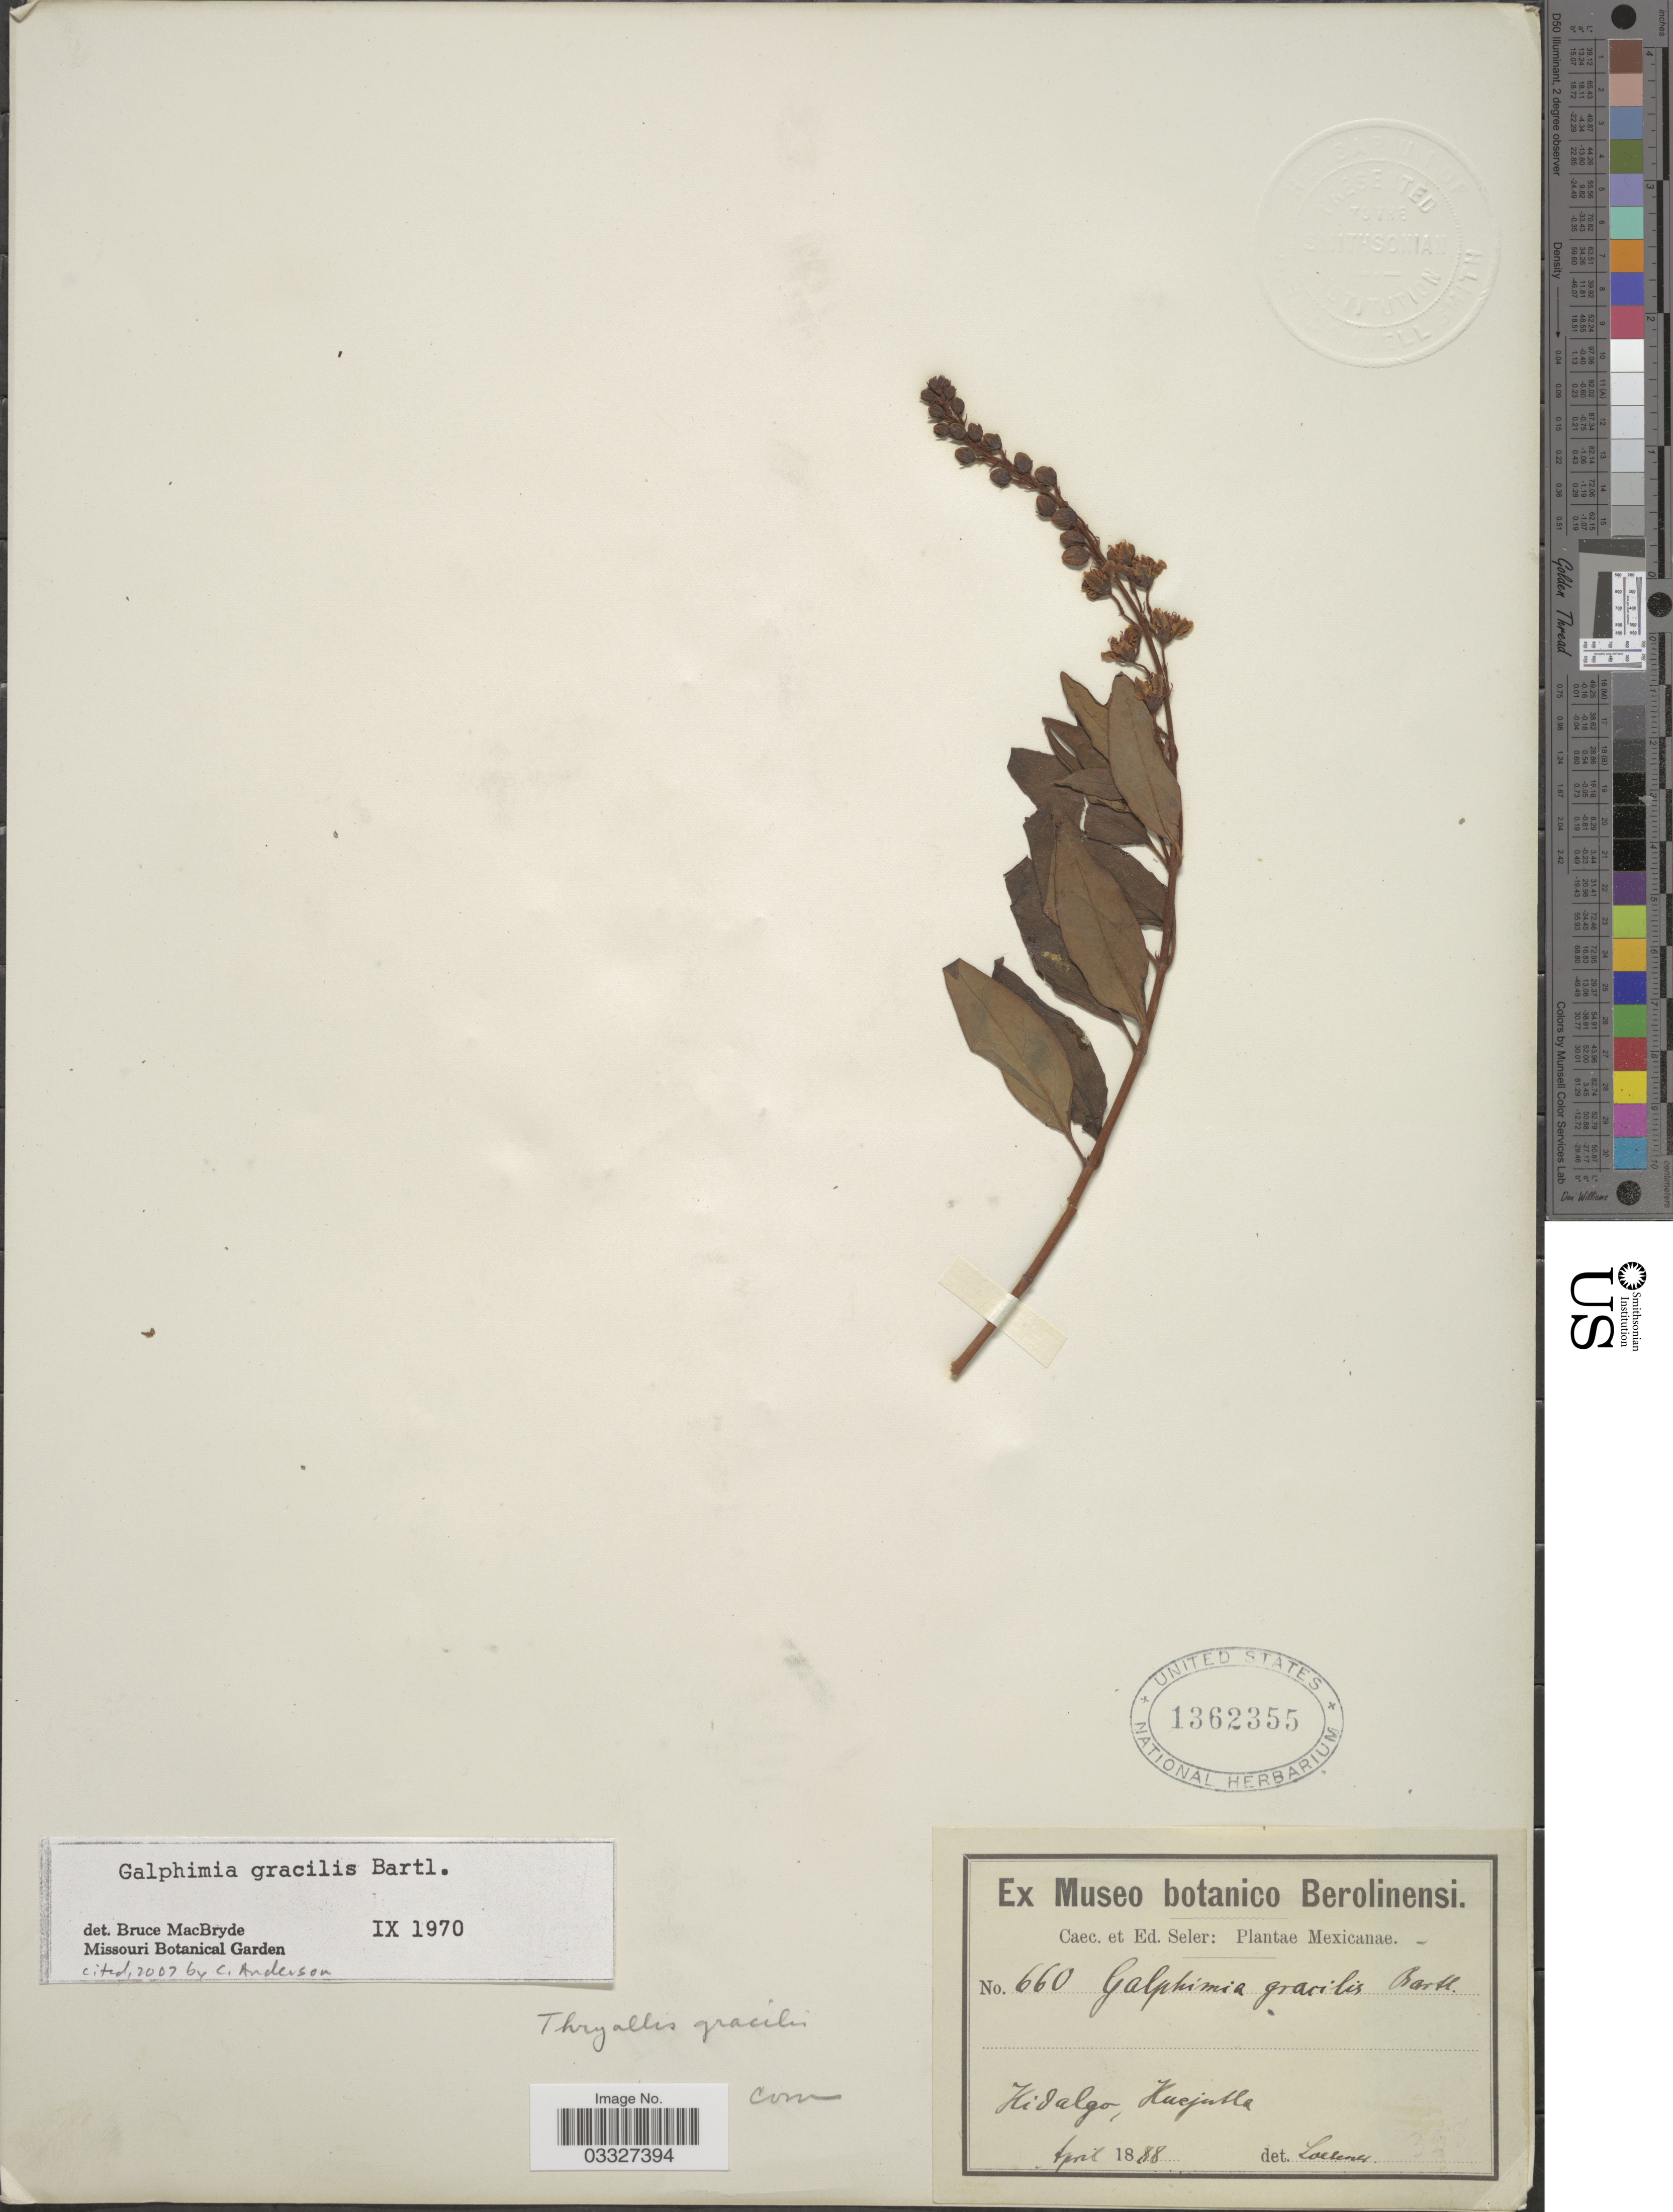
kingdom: Plantae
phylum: Tracheophyta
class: Magnoliopsida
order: Malpighiales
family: Malpighiaceae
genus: Galphimia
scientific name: Galphimia gracilis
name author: Bartl.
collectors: C. Seler & E. G. Seler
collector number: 660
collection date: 1888-04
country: Mexico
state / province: Hidalgo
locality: Huejutla.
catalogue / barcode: US 1362355